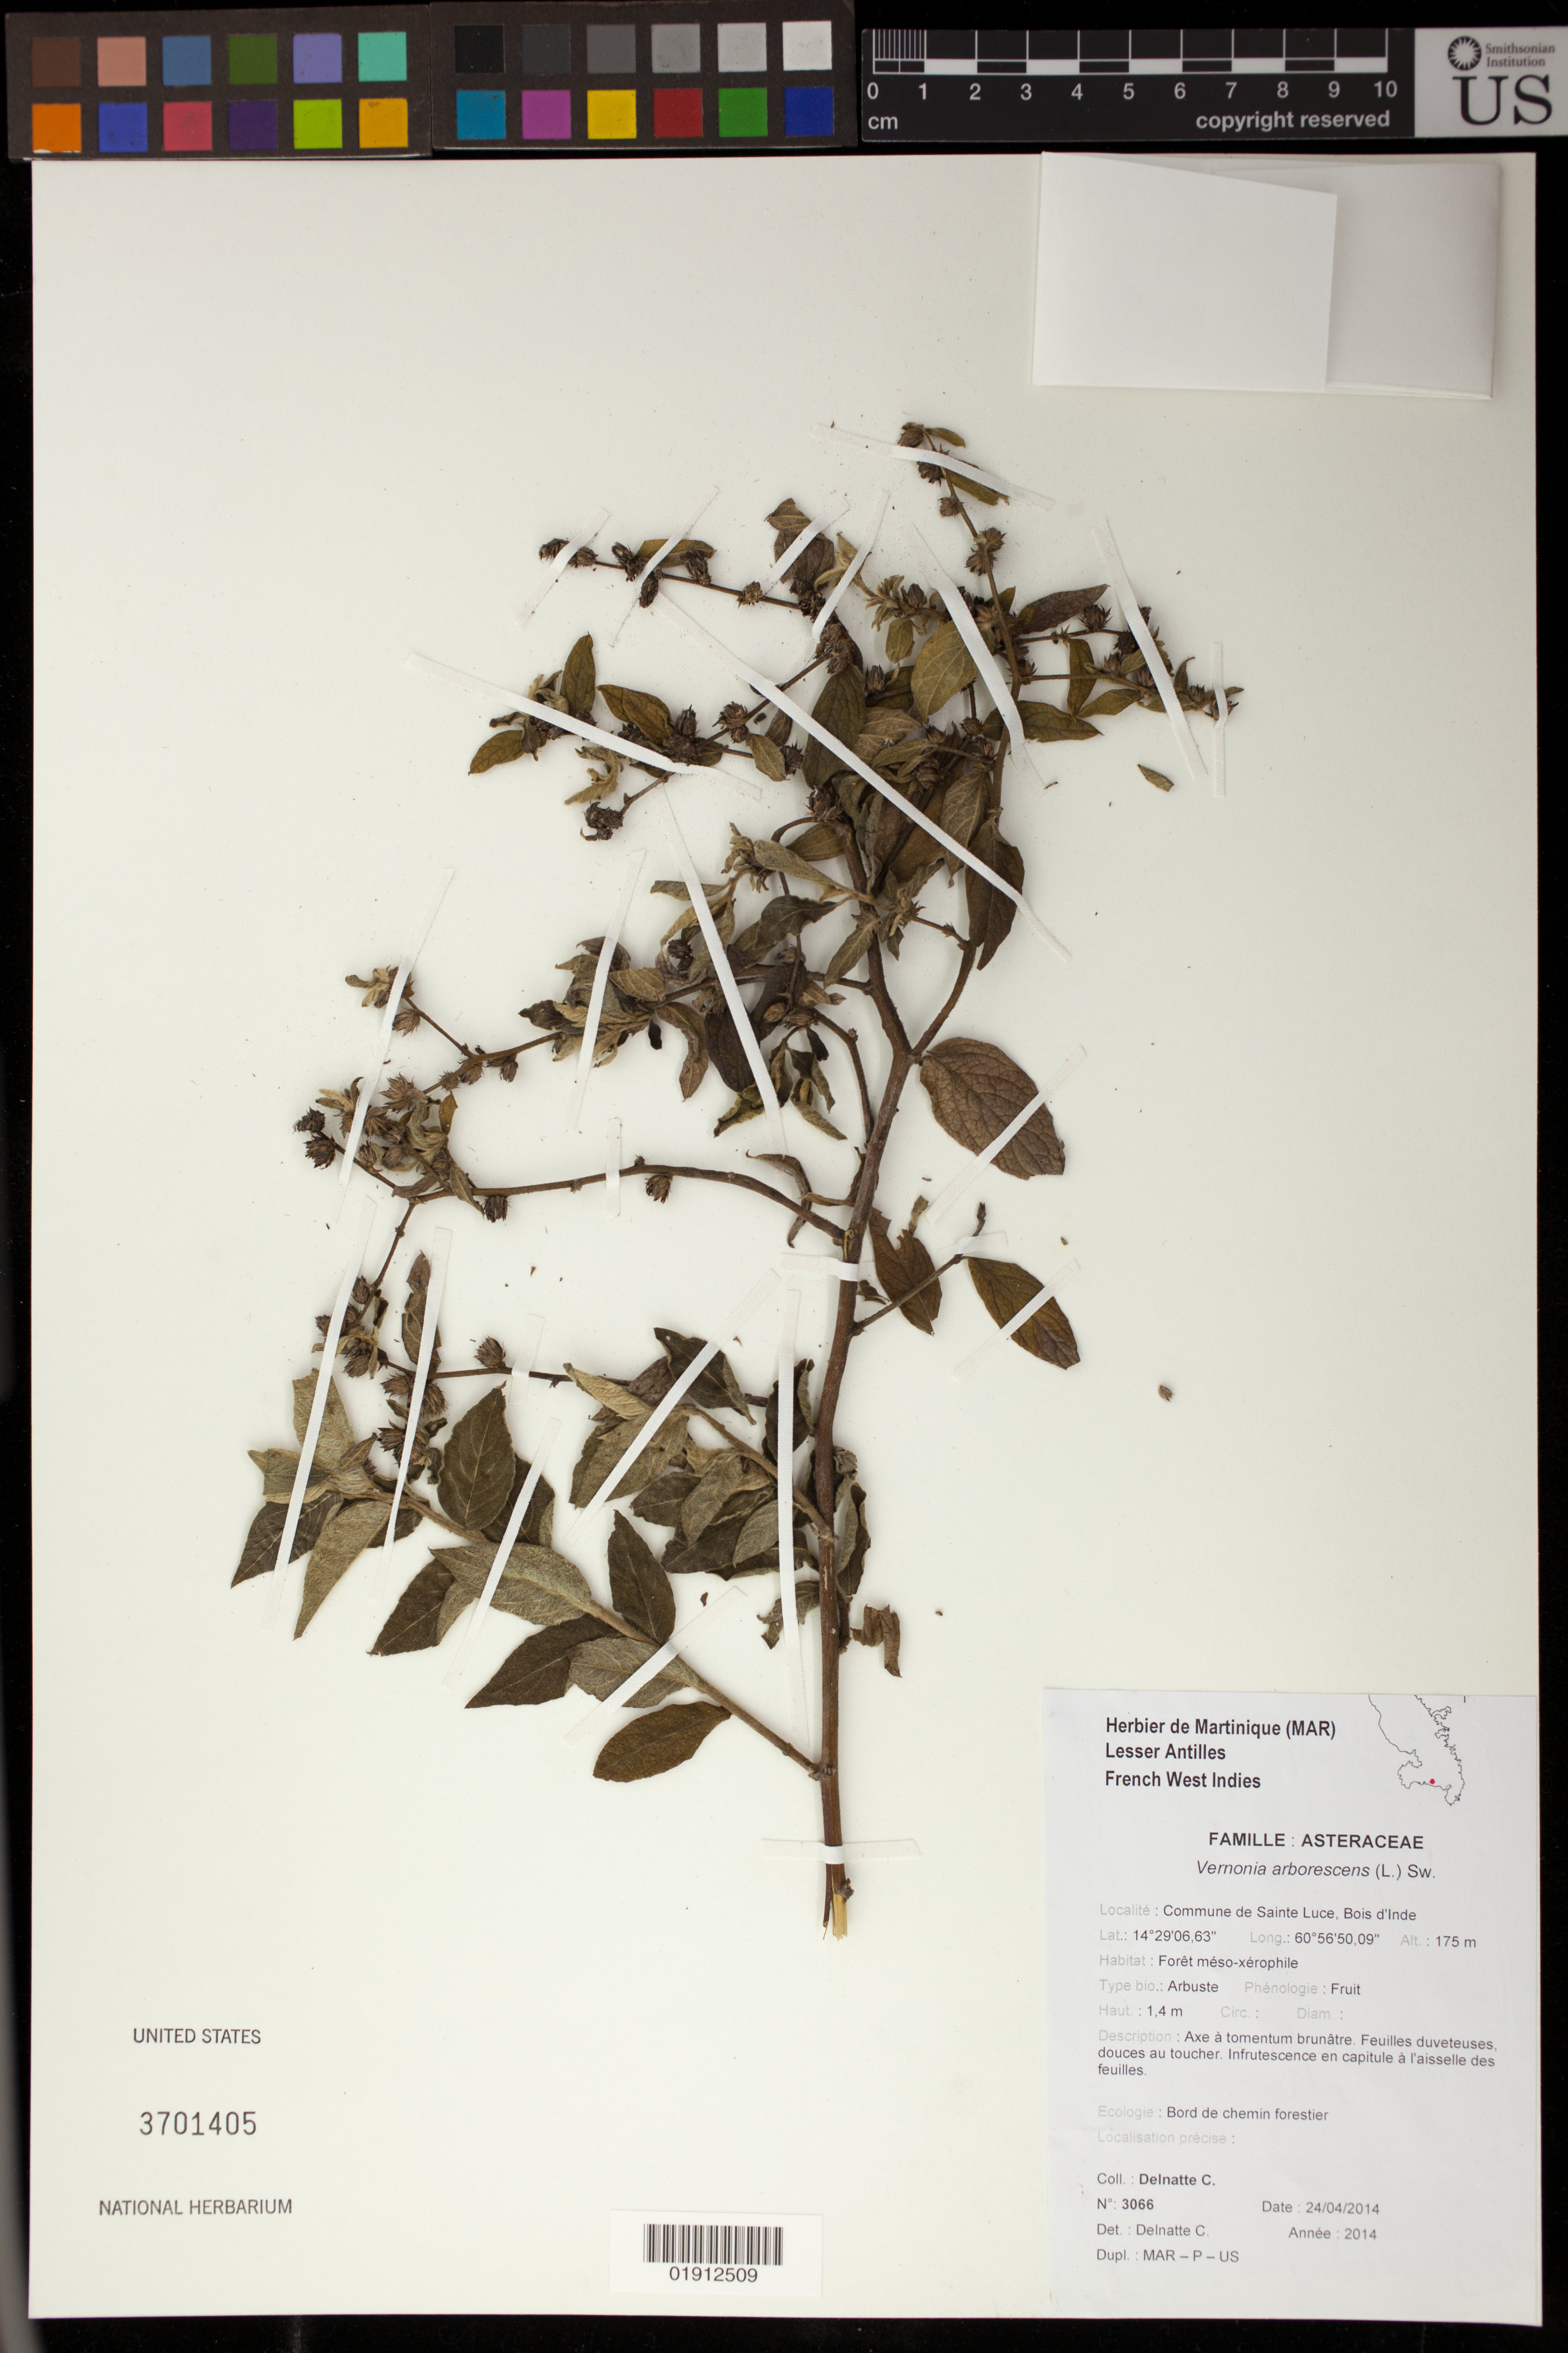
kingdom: Plantae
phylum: Tracheophyta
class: Magnoliopsida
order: Asterales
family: Asteraceae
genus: Vernonia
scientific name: Vernonia arborescens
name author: (L.) Sw.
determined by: Delnatte, C.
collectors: C. Delnatte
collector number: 3066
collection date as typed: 24/04/2014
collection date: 2014-04-24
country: Martinique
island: Martinique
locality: Commune de Sainte Luce, Bois d'Inde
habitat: Foret meso-xerophile, bord de chemin forestier.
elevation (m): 175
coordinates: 14 29 6.63 N, 60 56 50.09 W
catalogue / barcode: US 3701405